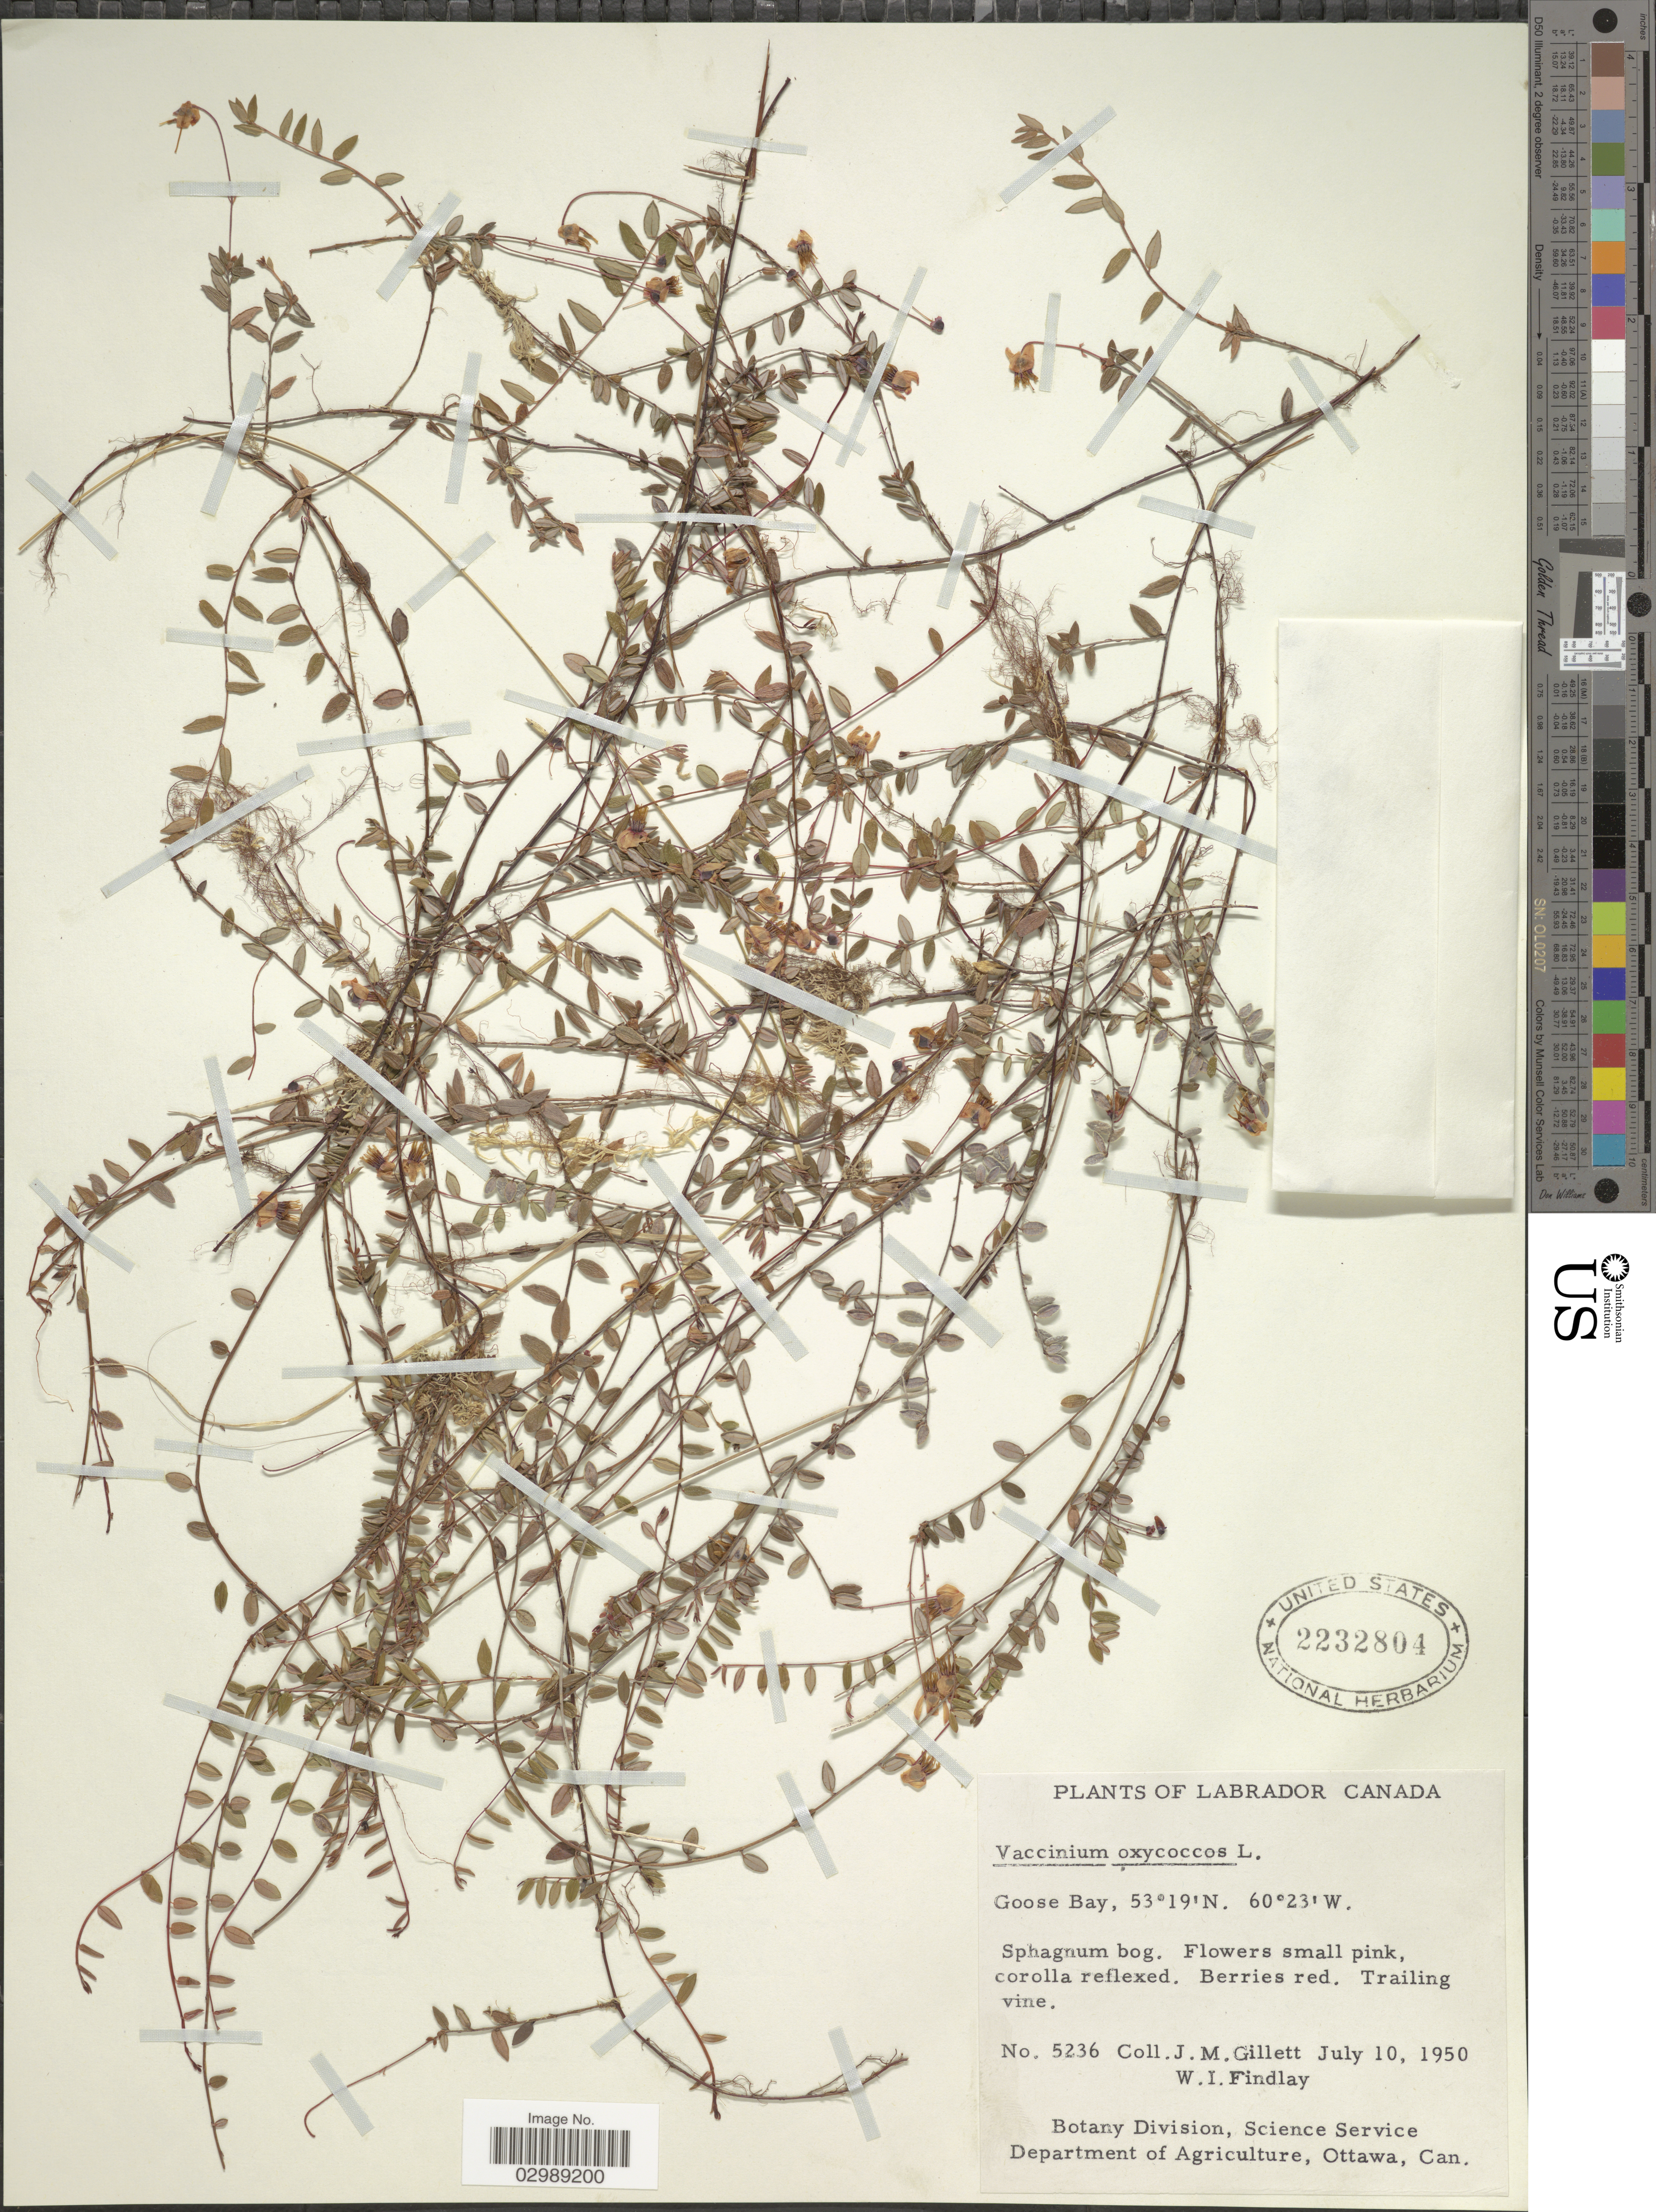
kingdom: Plantae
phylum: Tracheophyta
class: Magnoliopsida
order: Ericales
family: Ericaceae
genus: Vaccinium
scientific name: Vaccinium oxycoccos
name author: L.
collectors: J. M. Gillett & W. Findlay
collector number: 5236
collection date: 1950-07-10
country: Canada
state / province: Newfoundland and Labrador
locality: Labrador. Goose Bay.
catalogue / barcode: US 2232804